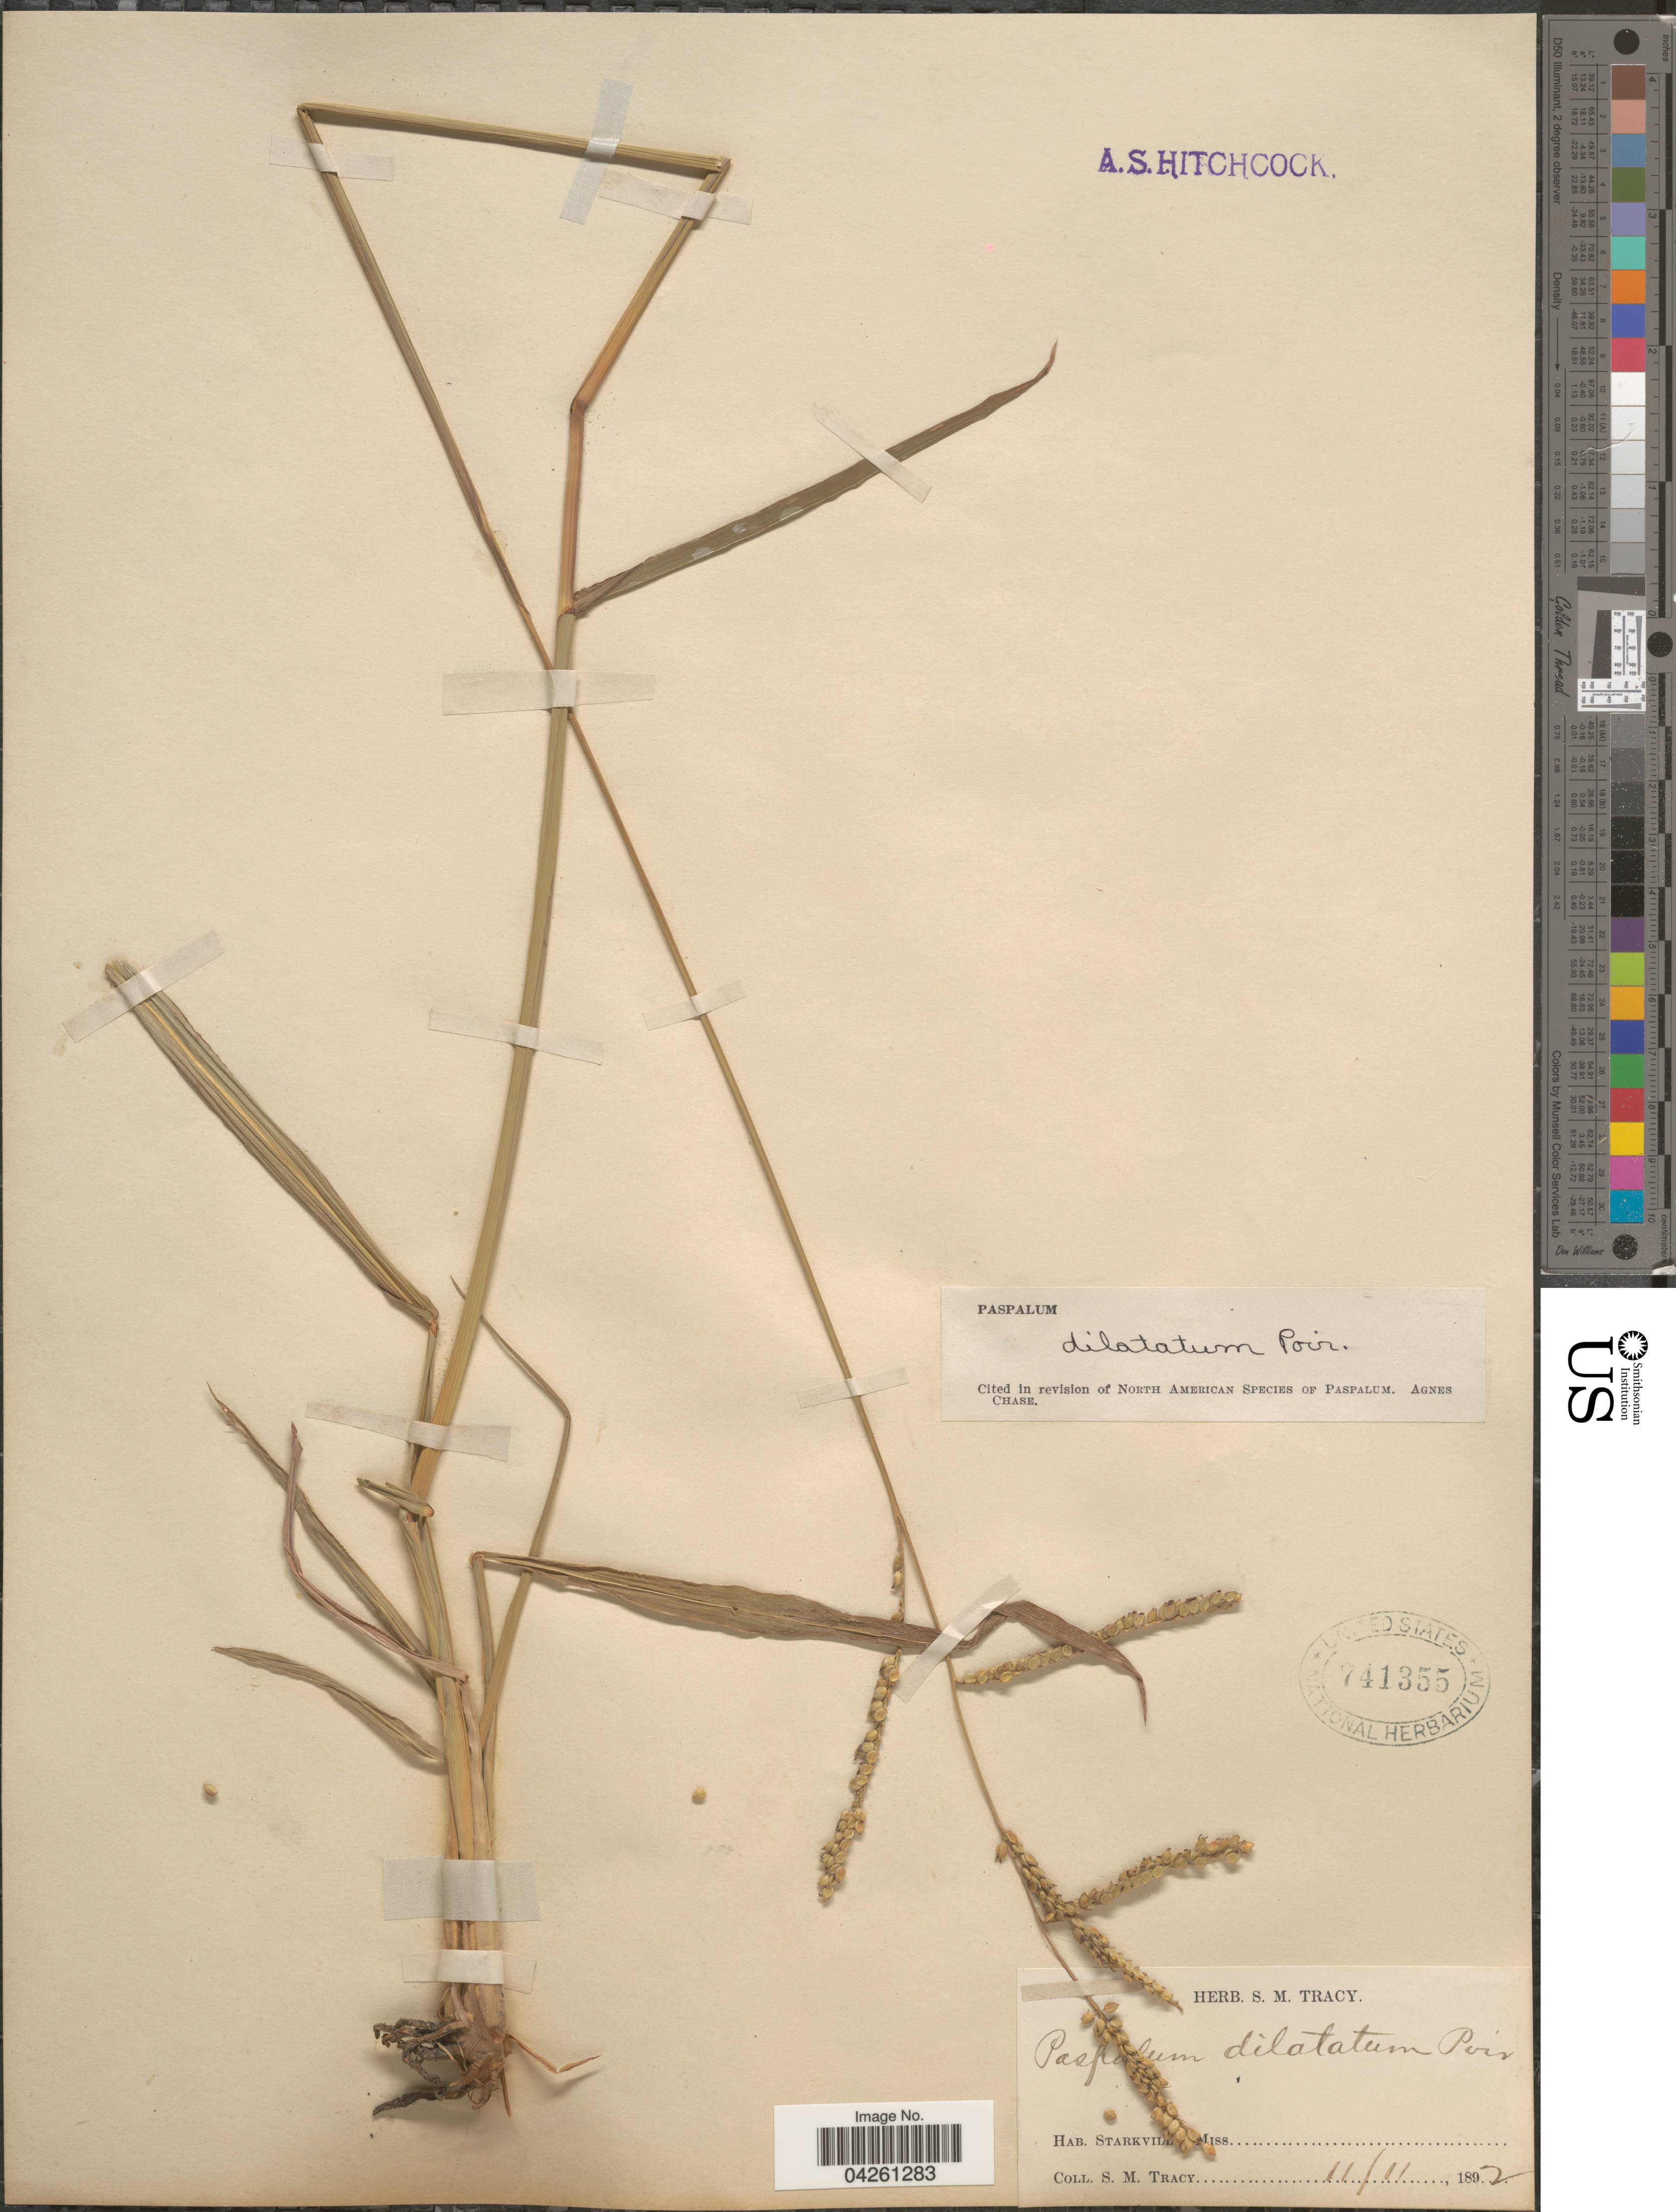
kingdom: Plantae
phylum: Tracheophyta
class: Liliopsida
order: Poales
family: Poaceae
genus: Paspalum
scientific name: Paspalum dilatatum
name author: Poir.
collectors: S. M. Tracy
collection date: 1892-11-11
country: United States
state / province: Mississippi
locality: Starkville.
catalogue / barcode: US 741355